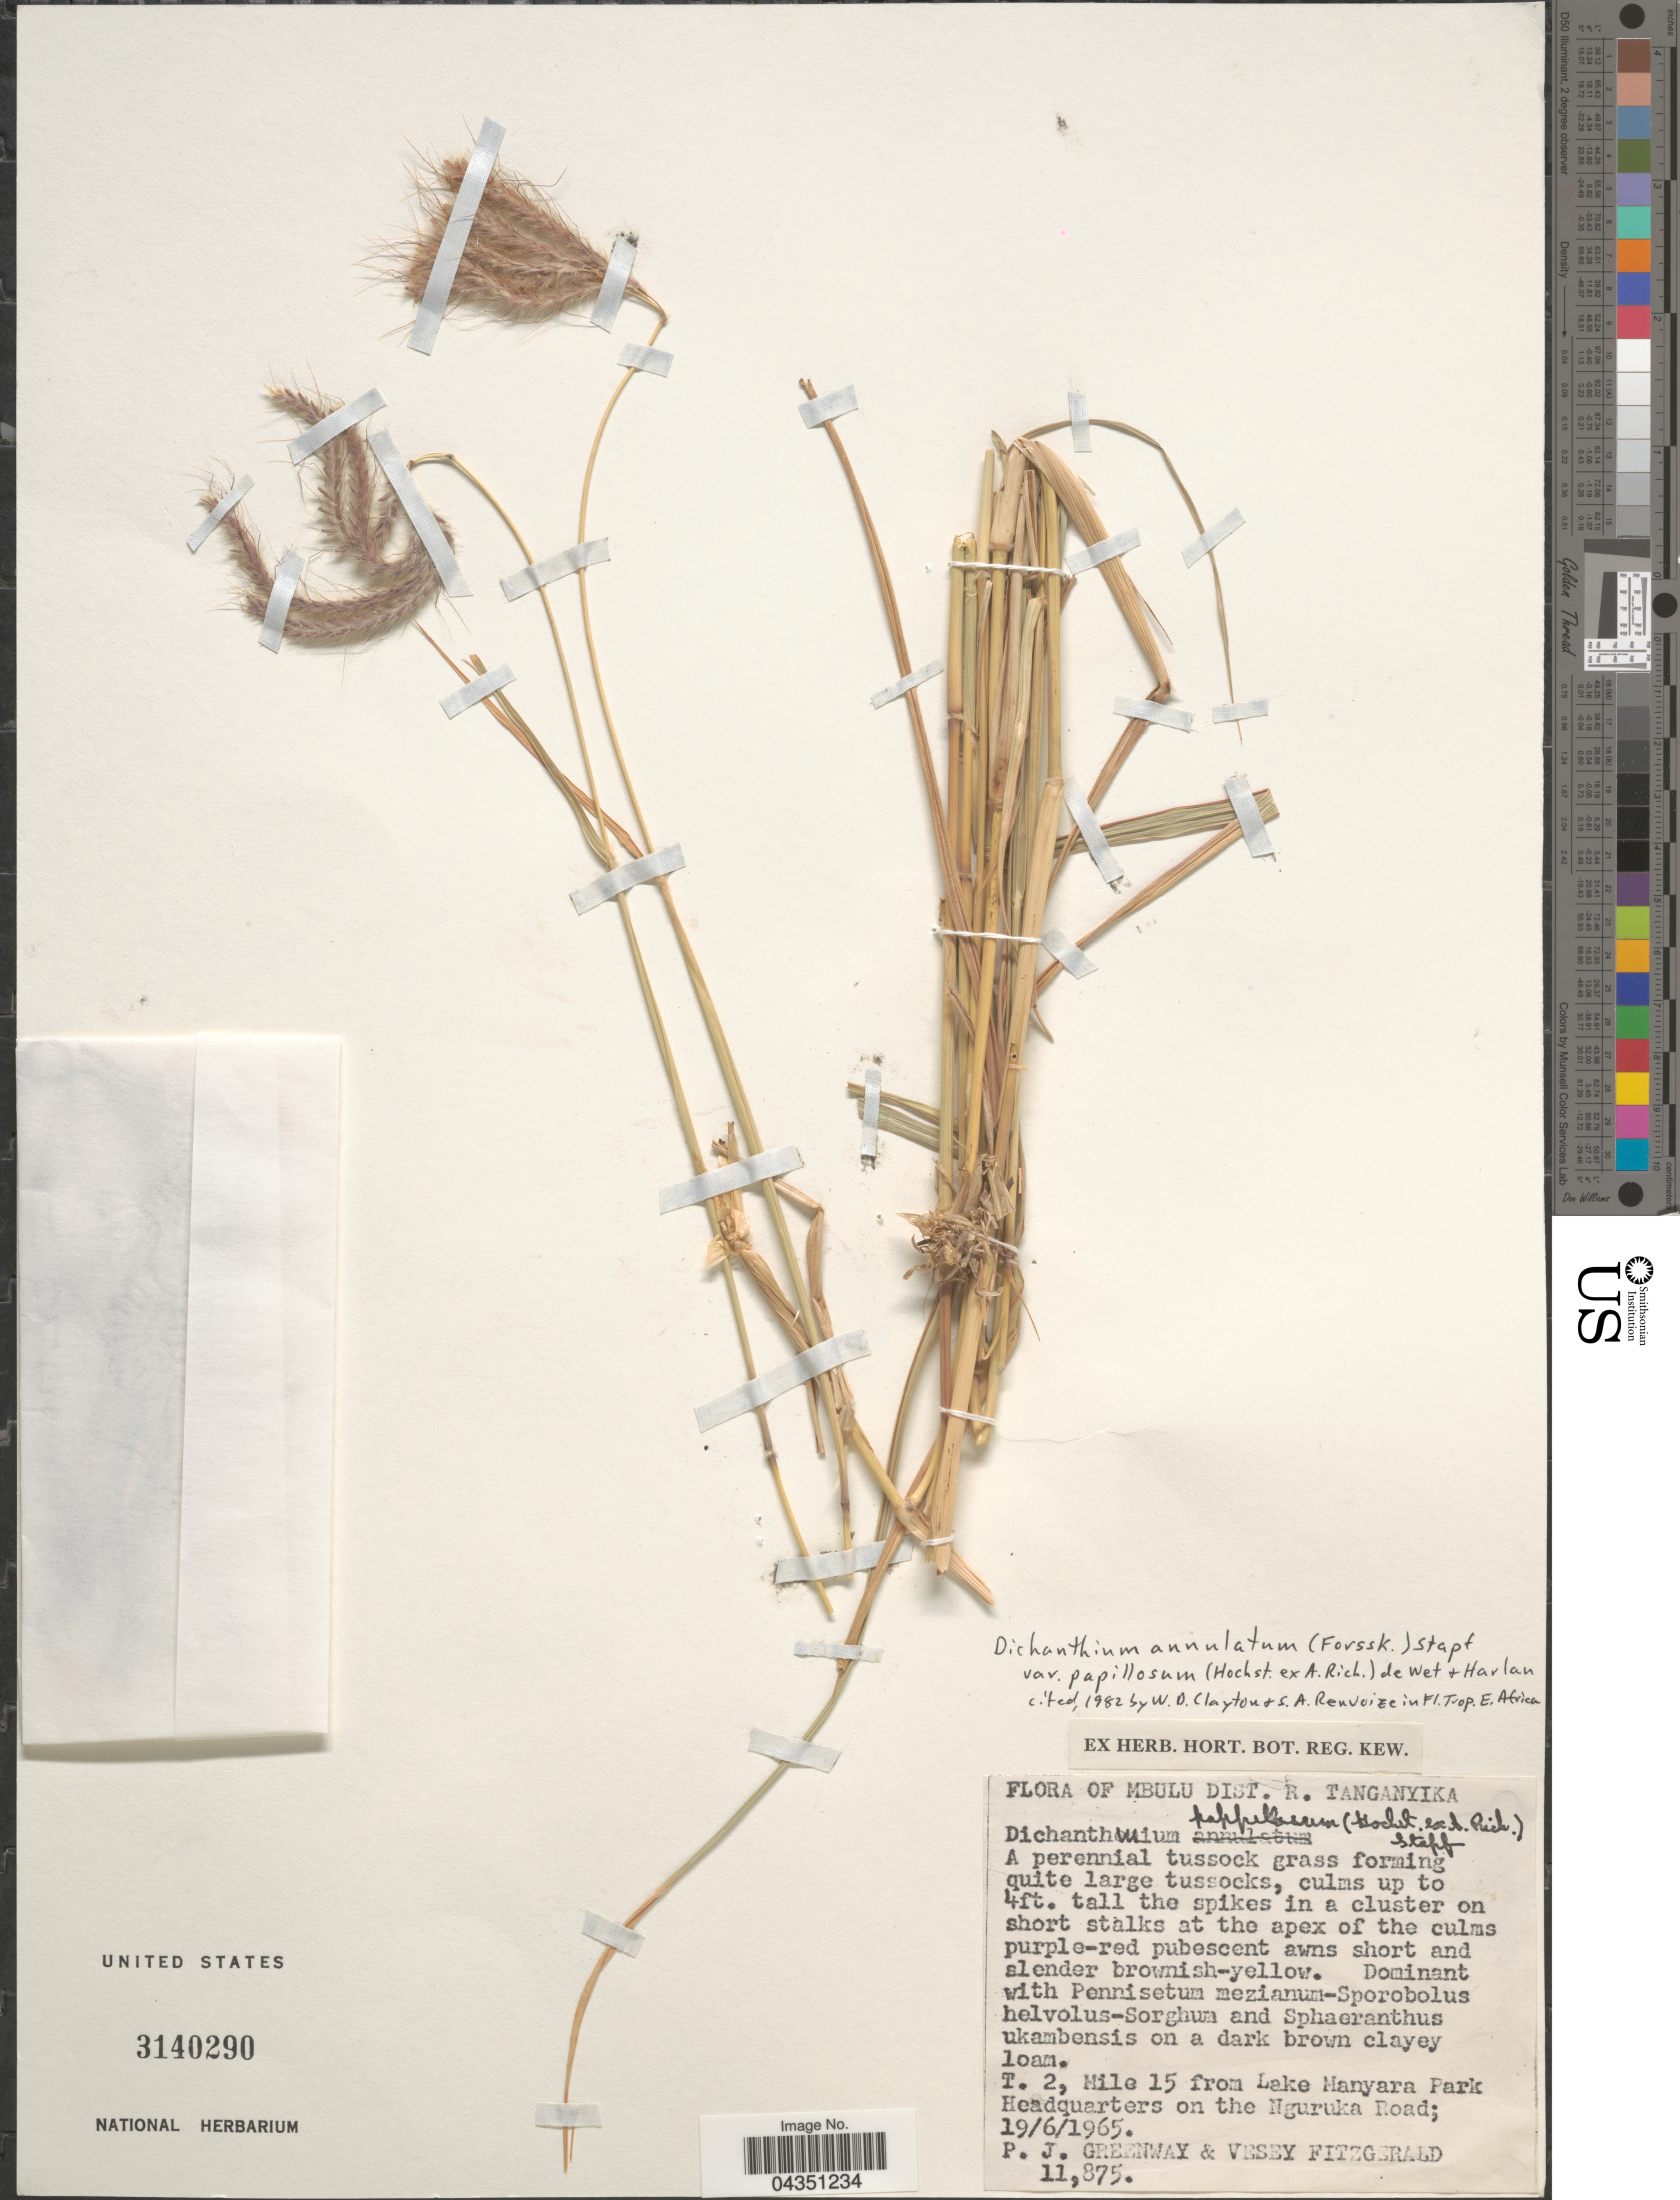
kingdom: Plantae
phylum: Tracheophyta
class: Liliopsida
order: Poales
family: Poaceae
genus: Dichanthium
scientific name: Dichanthium annulatum var. papillosum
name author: (Hochst. ex A. Rich.) de Wet & Harlan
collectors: P. J. Greenway & V. Fitzgerald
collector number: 11875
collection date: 1965-06-19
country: Tanzania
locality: Mbulu Dist. R. Tanganyika. T. 2, Mile 15 from Lake Manyara Park Headquarters on the Nguruka Road.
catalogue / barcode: US 3140290